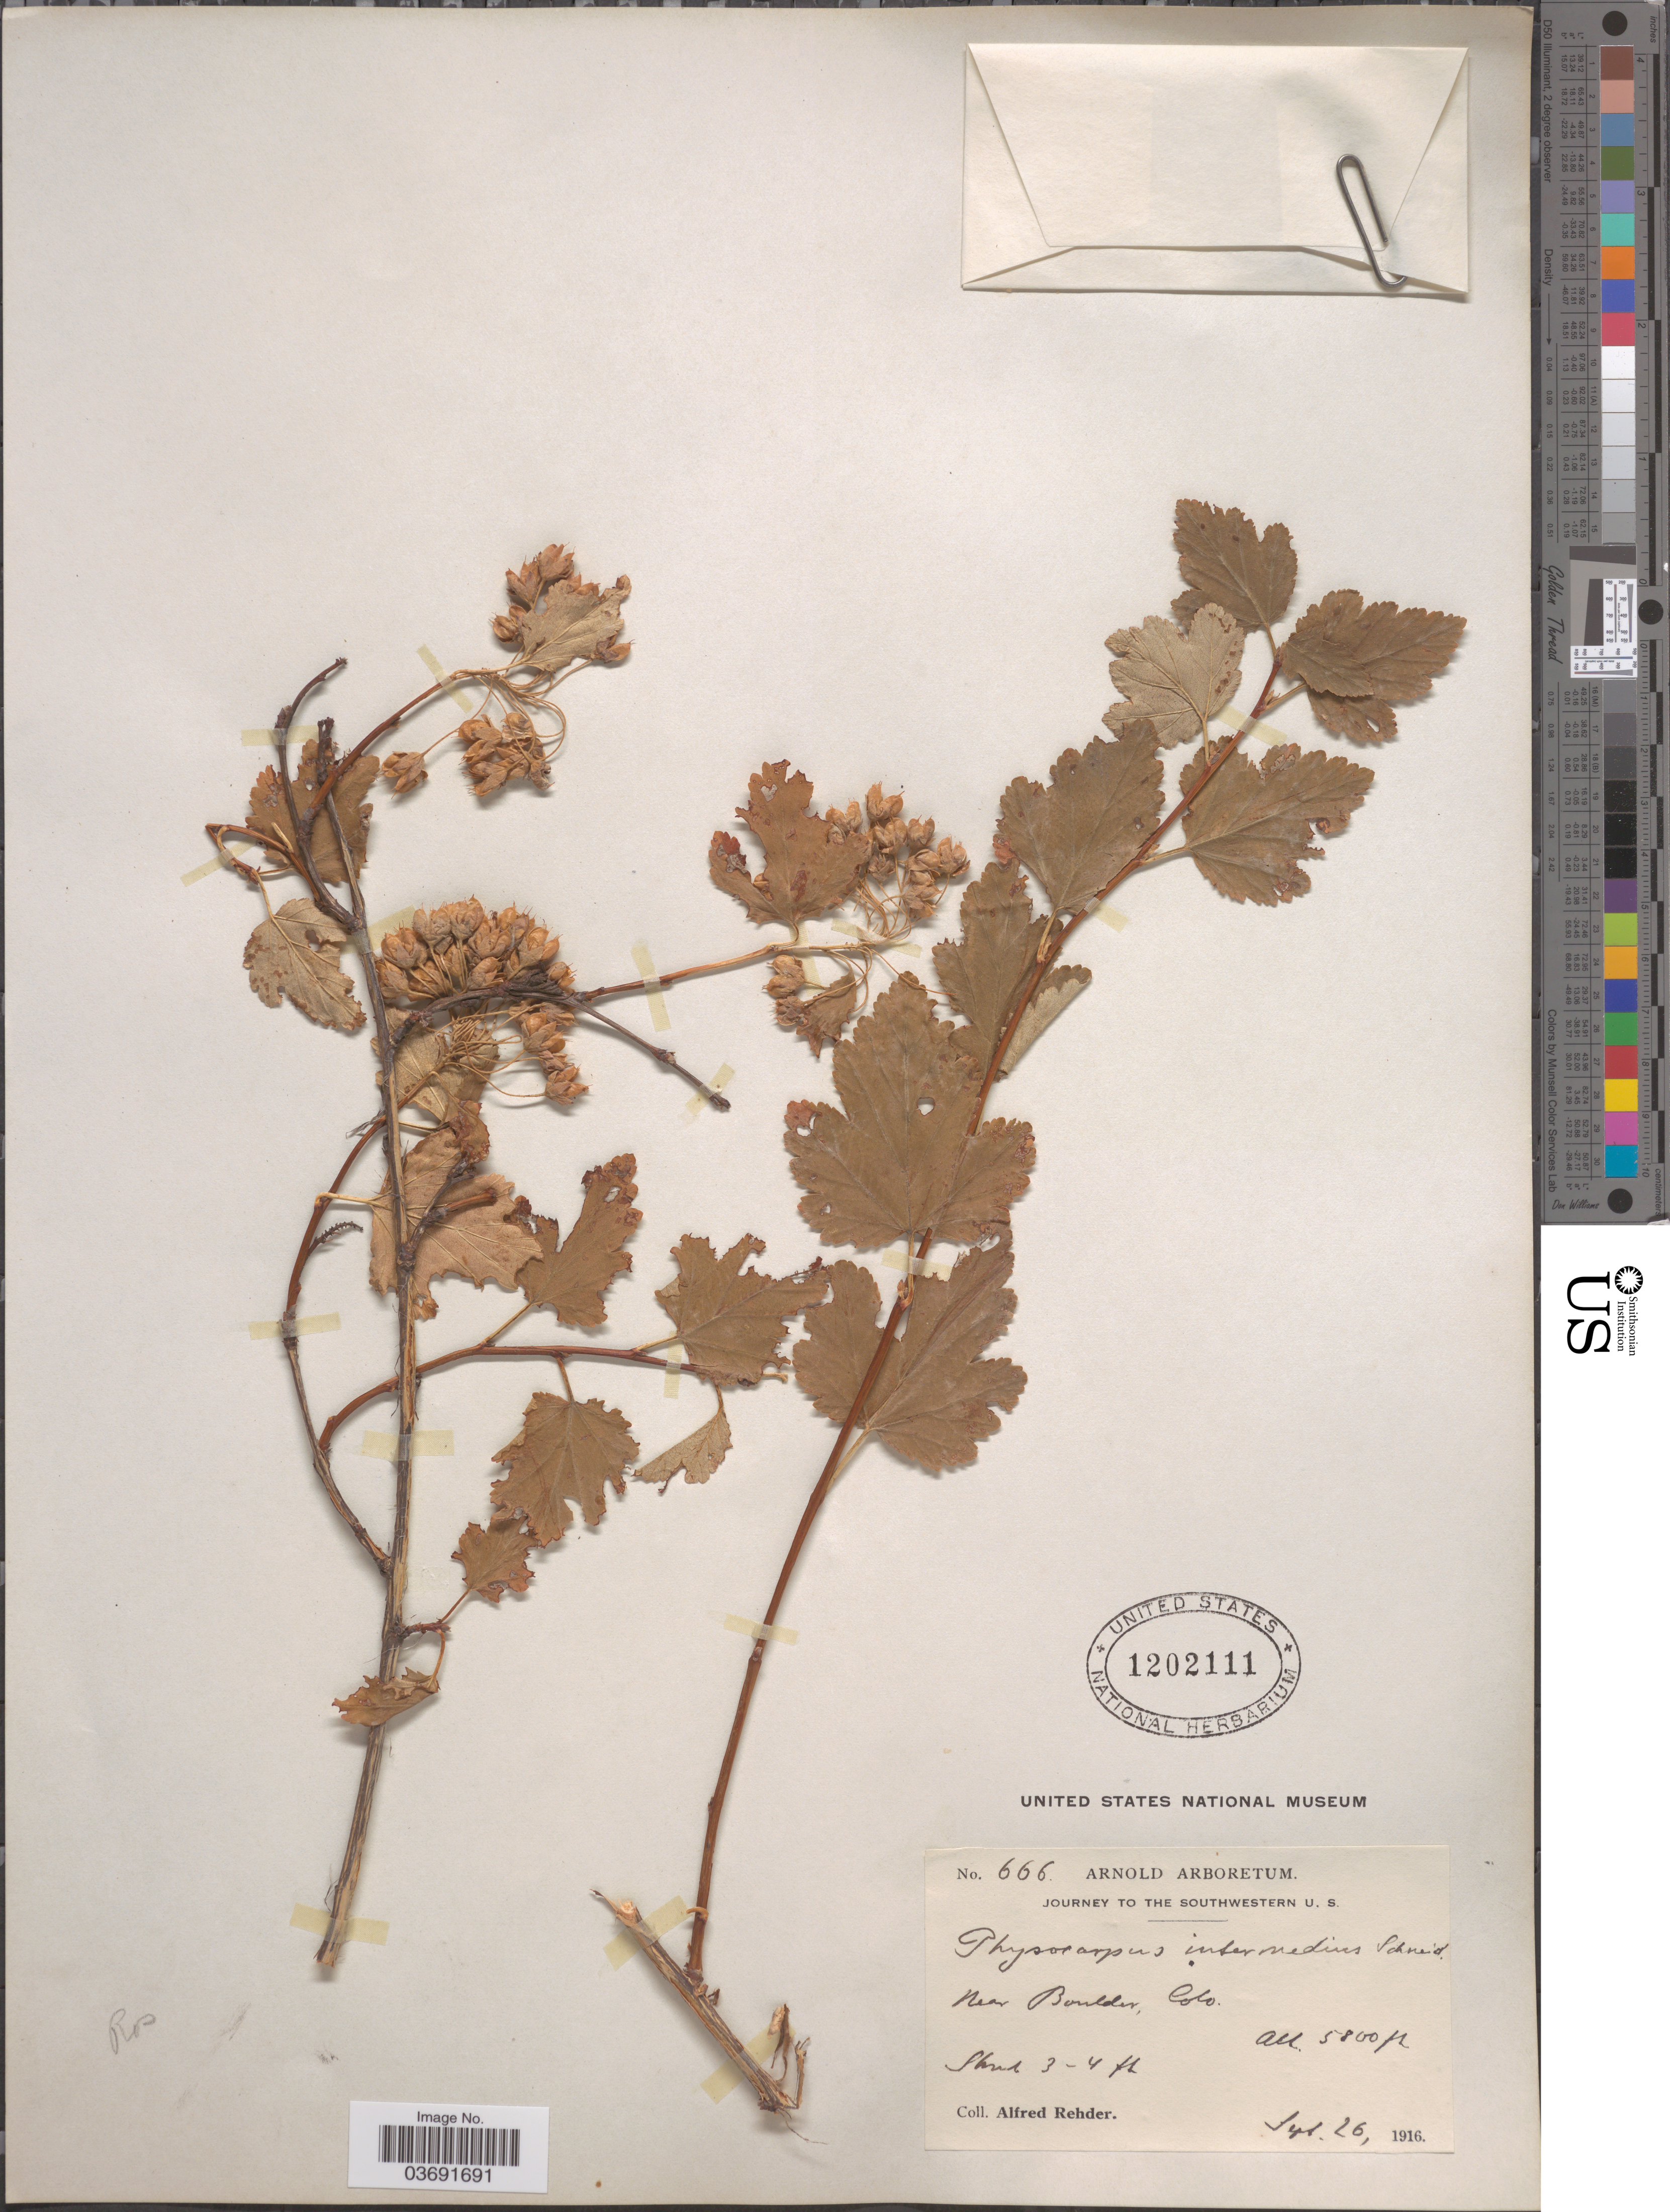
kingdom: Plantae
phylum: Tracheophyta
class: Magnoliopsida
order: Rosales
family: Rosaceae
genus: Physocarpus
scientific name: Physocarpus intermedius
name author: (Rydb.) C.K. Schneid.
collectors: A. Rehder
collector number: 666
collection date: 1916-09-26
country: United States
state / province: Colorado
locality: The Southwestern U. S. Near Boulder.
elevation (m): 1768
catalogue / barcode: US 1202111